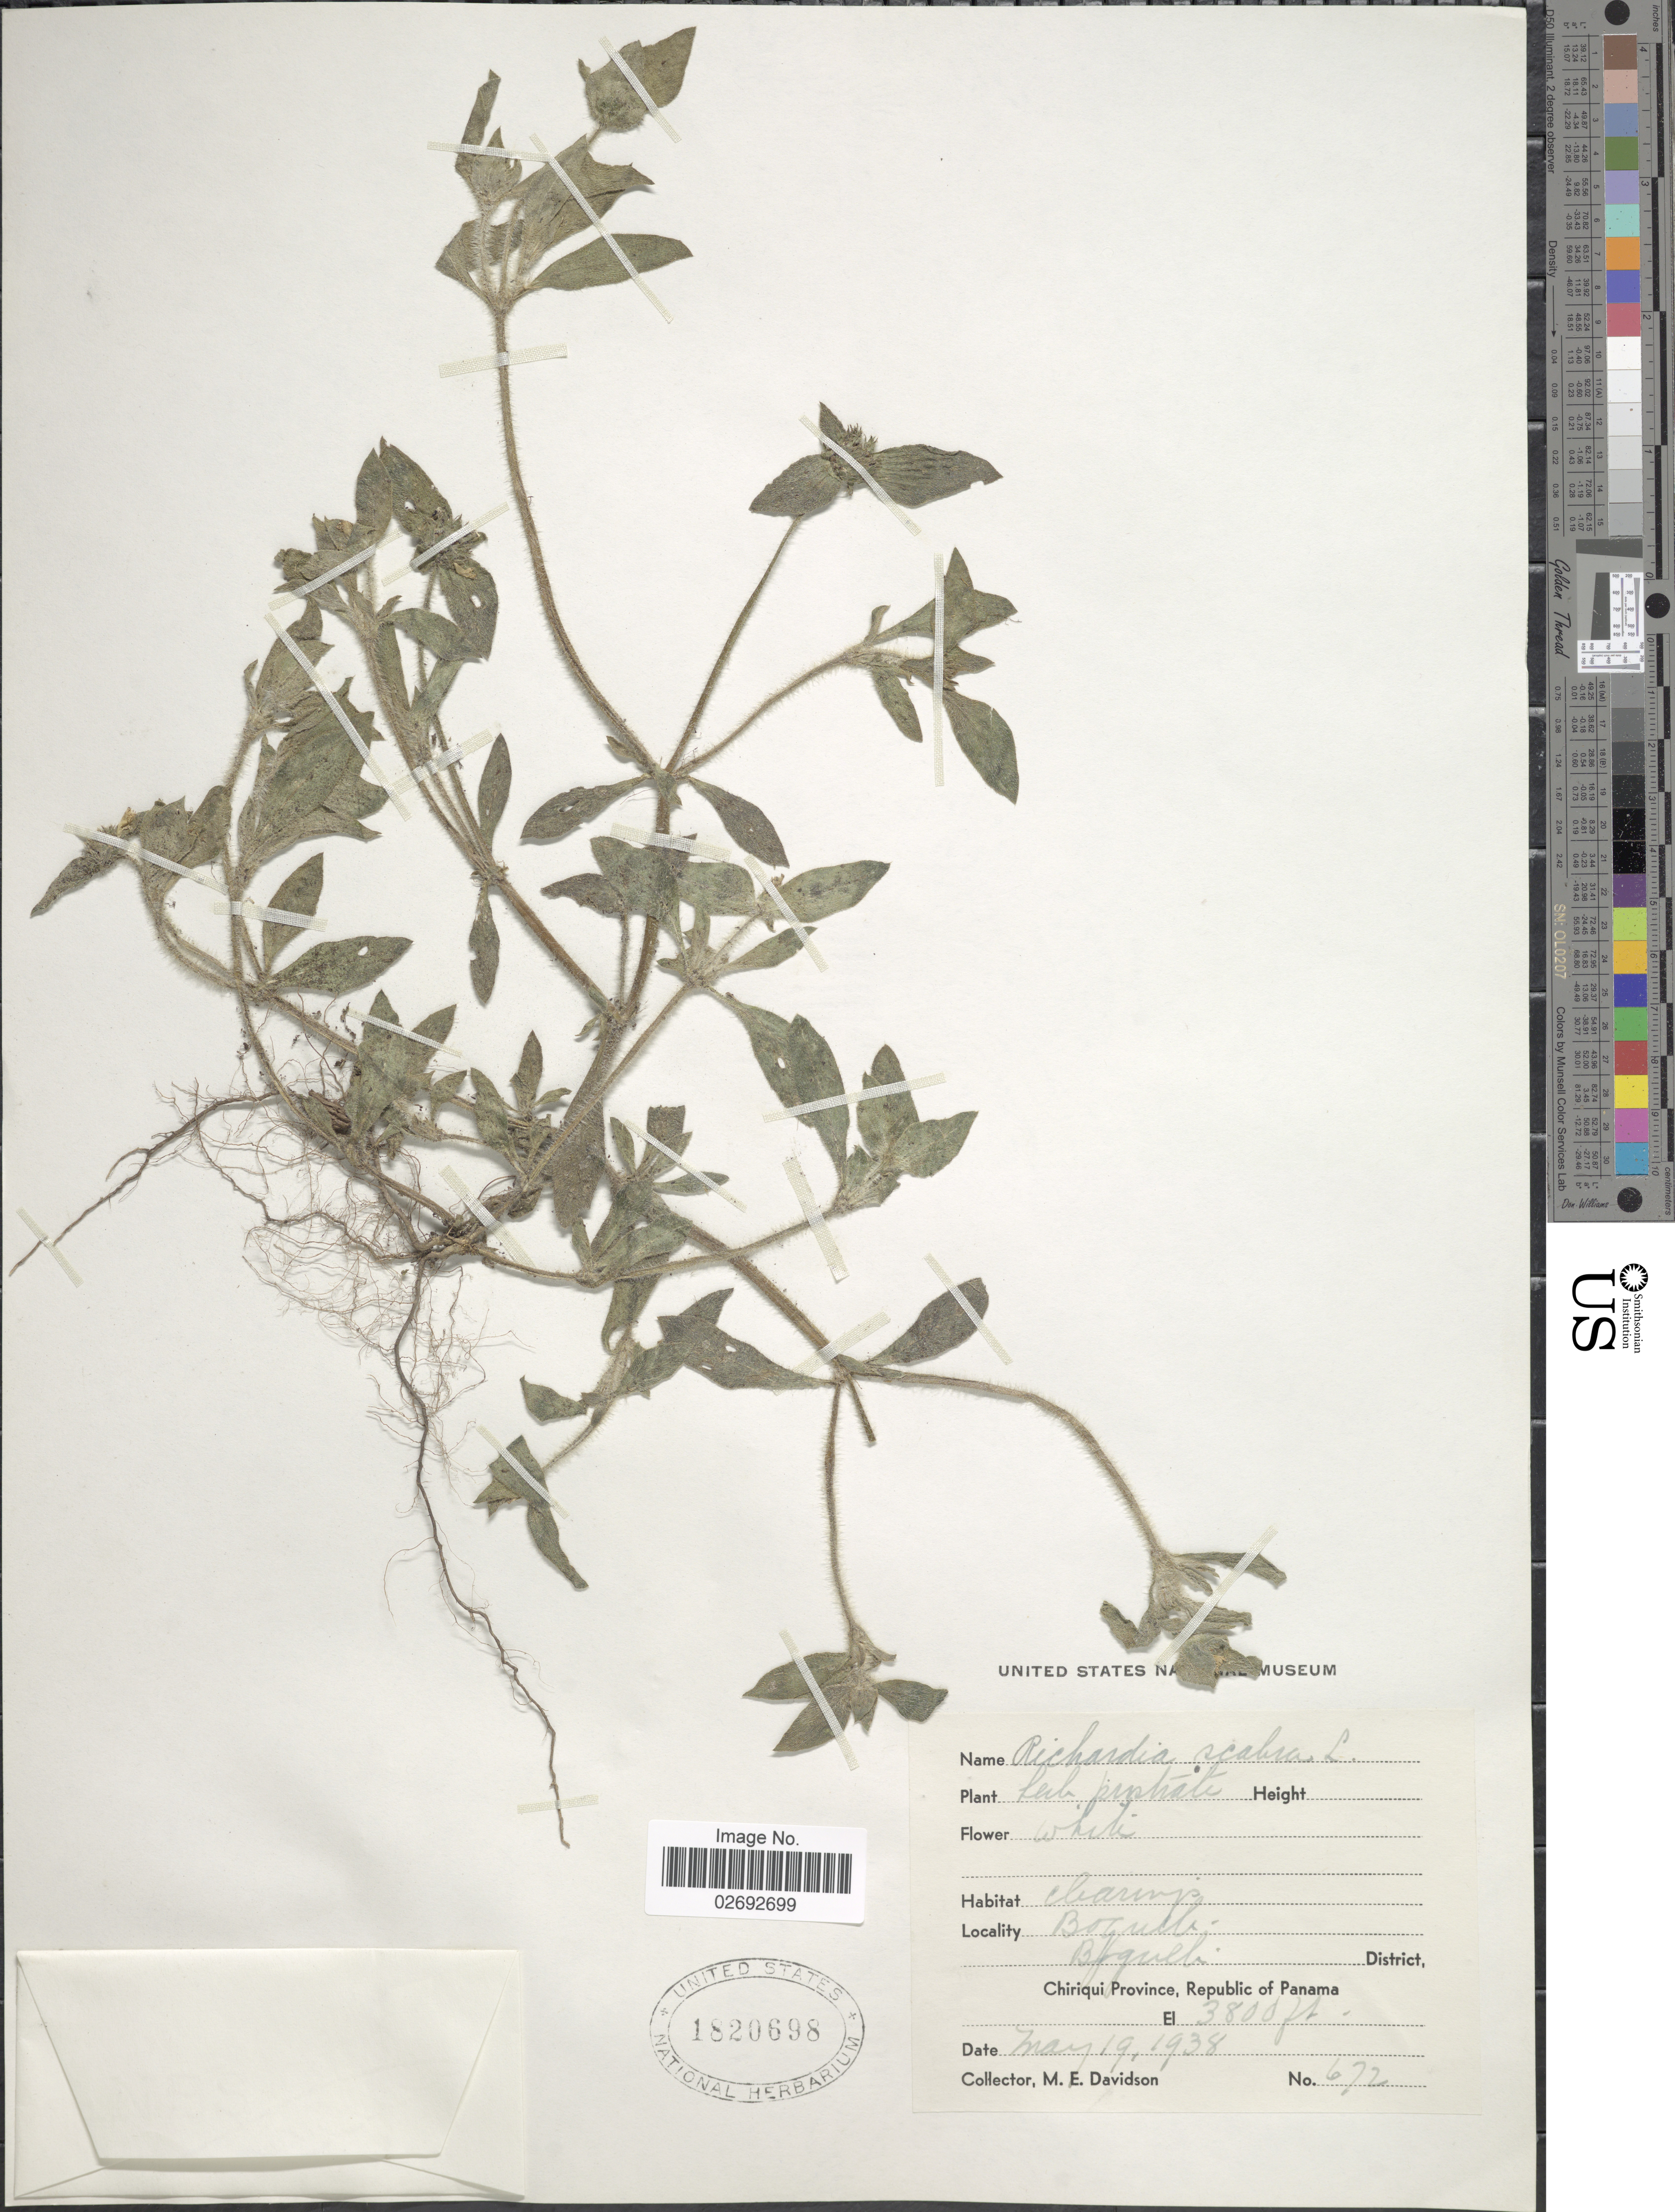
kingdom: Plantae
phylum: Tracheophyta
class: Magnoliopsida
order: Gentianales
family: Rubiaceae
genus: Richardia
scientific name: Richardia scabra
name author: L.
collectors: M. E. Davidson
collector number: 672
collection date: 1938-05-19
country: Panama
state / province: Chiriqui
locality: Boquete, Boquete District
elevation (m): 1158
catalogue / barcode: US 1820698